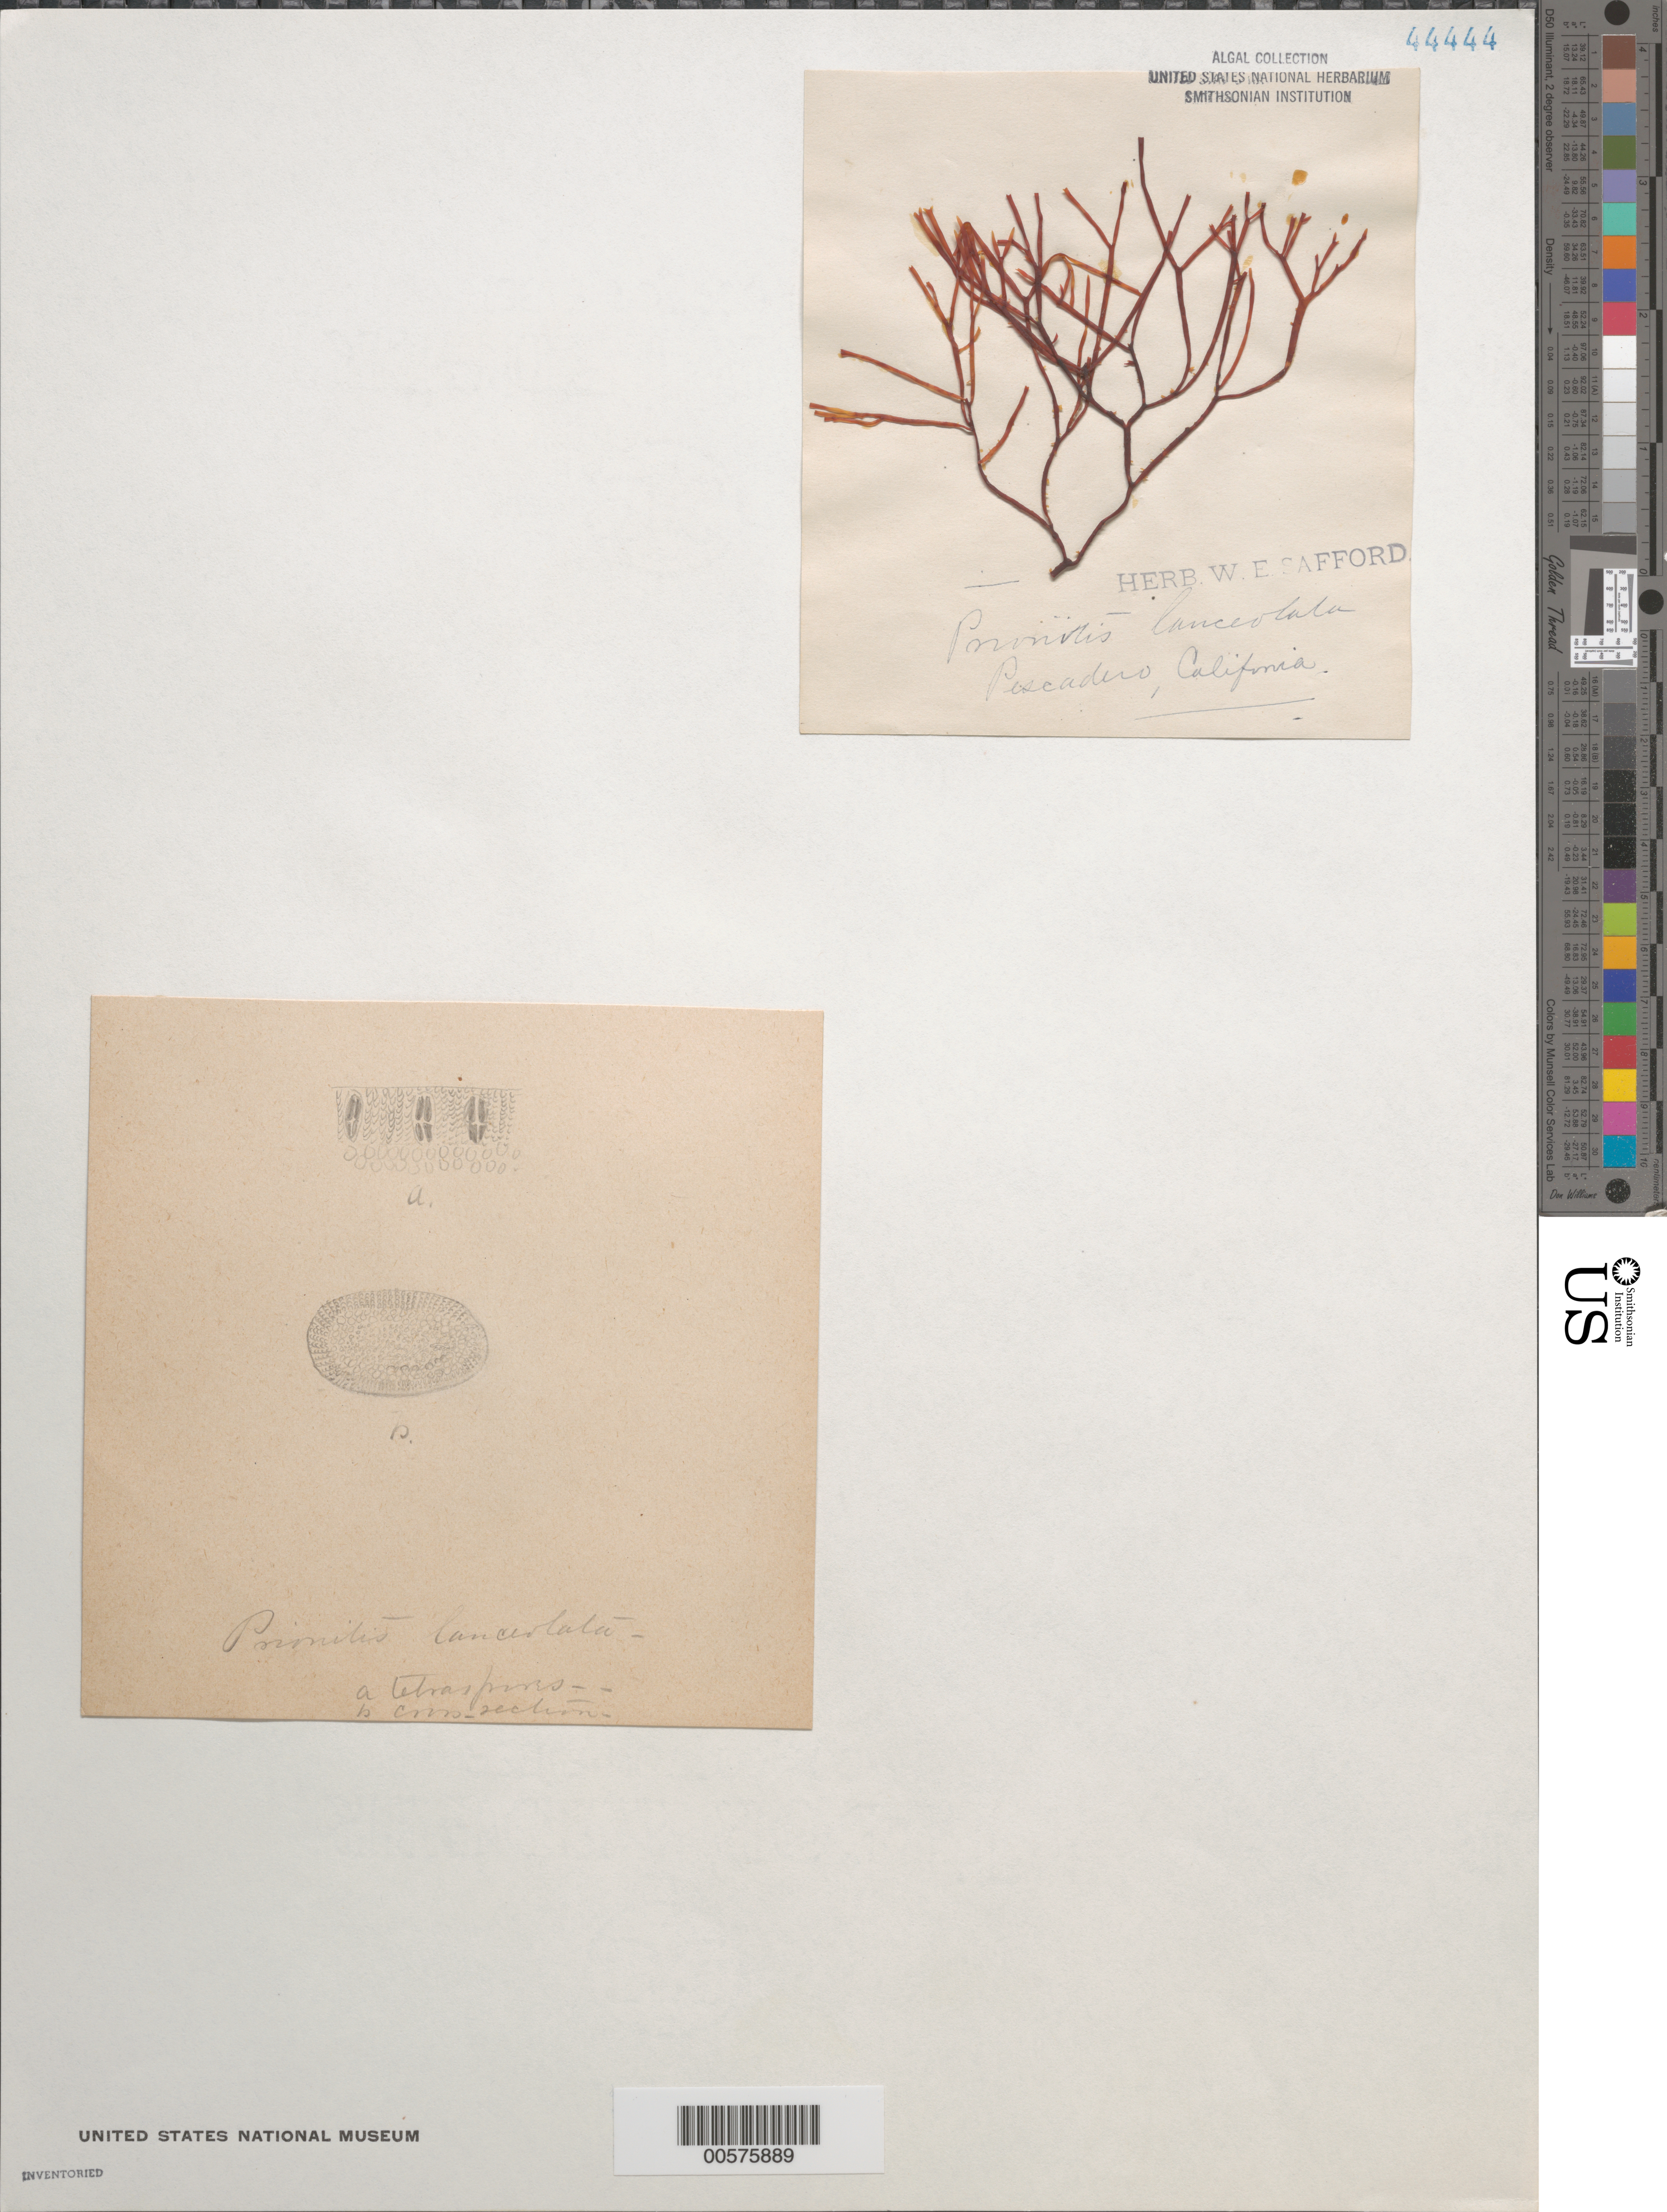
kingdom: Plantae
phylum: Rhodophyta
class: Florideophyceae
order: Cryptonemiales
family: Cryptonemiaceae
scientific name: Prionitis lanceolata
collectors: W. E. Safford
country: United States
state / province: California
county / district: San Mateo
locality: Pescadero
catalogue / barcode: US 44444